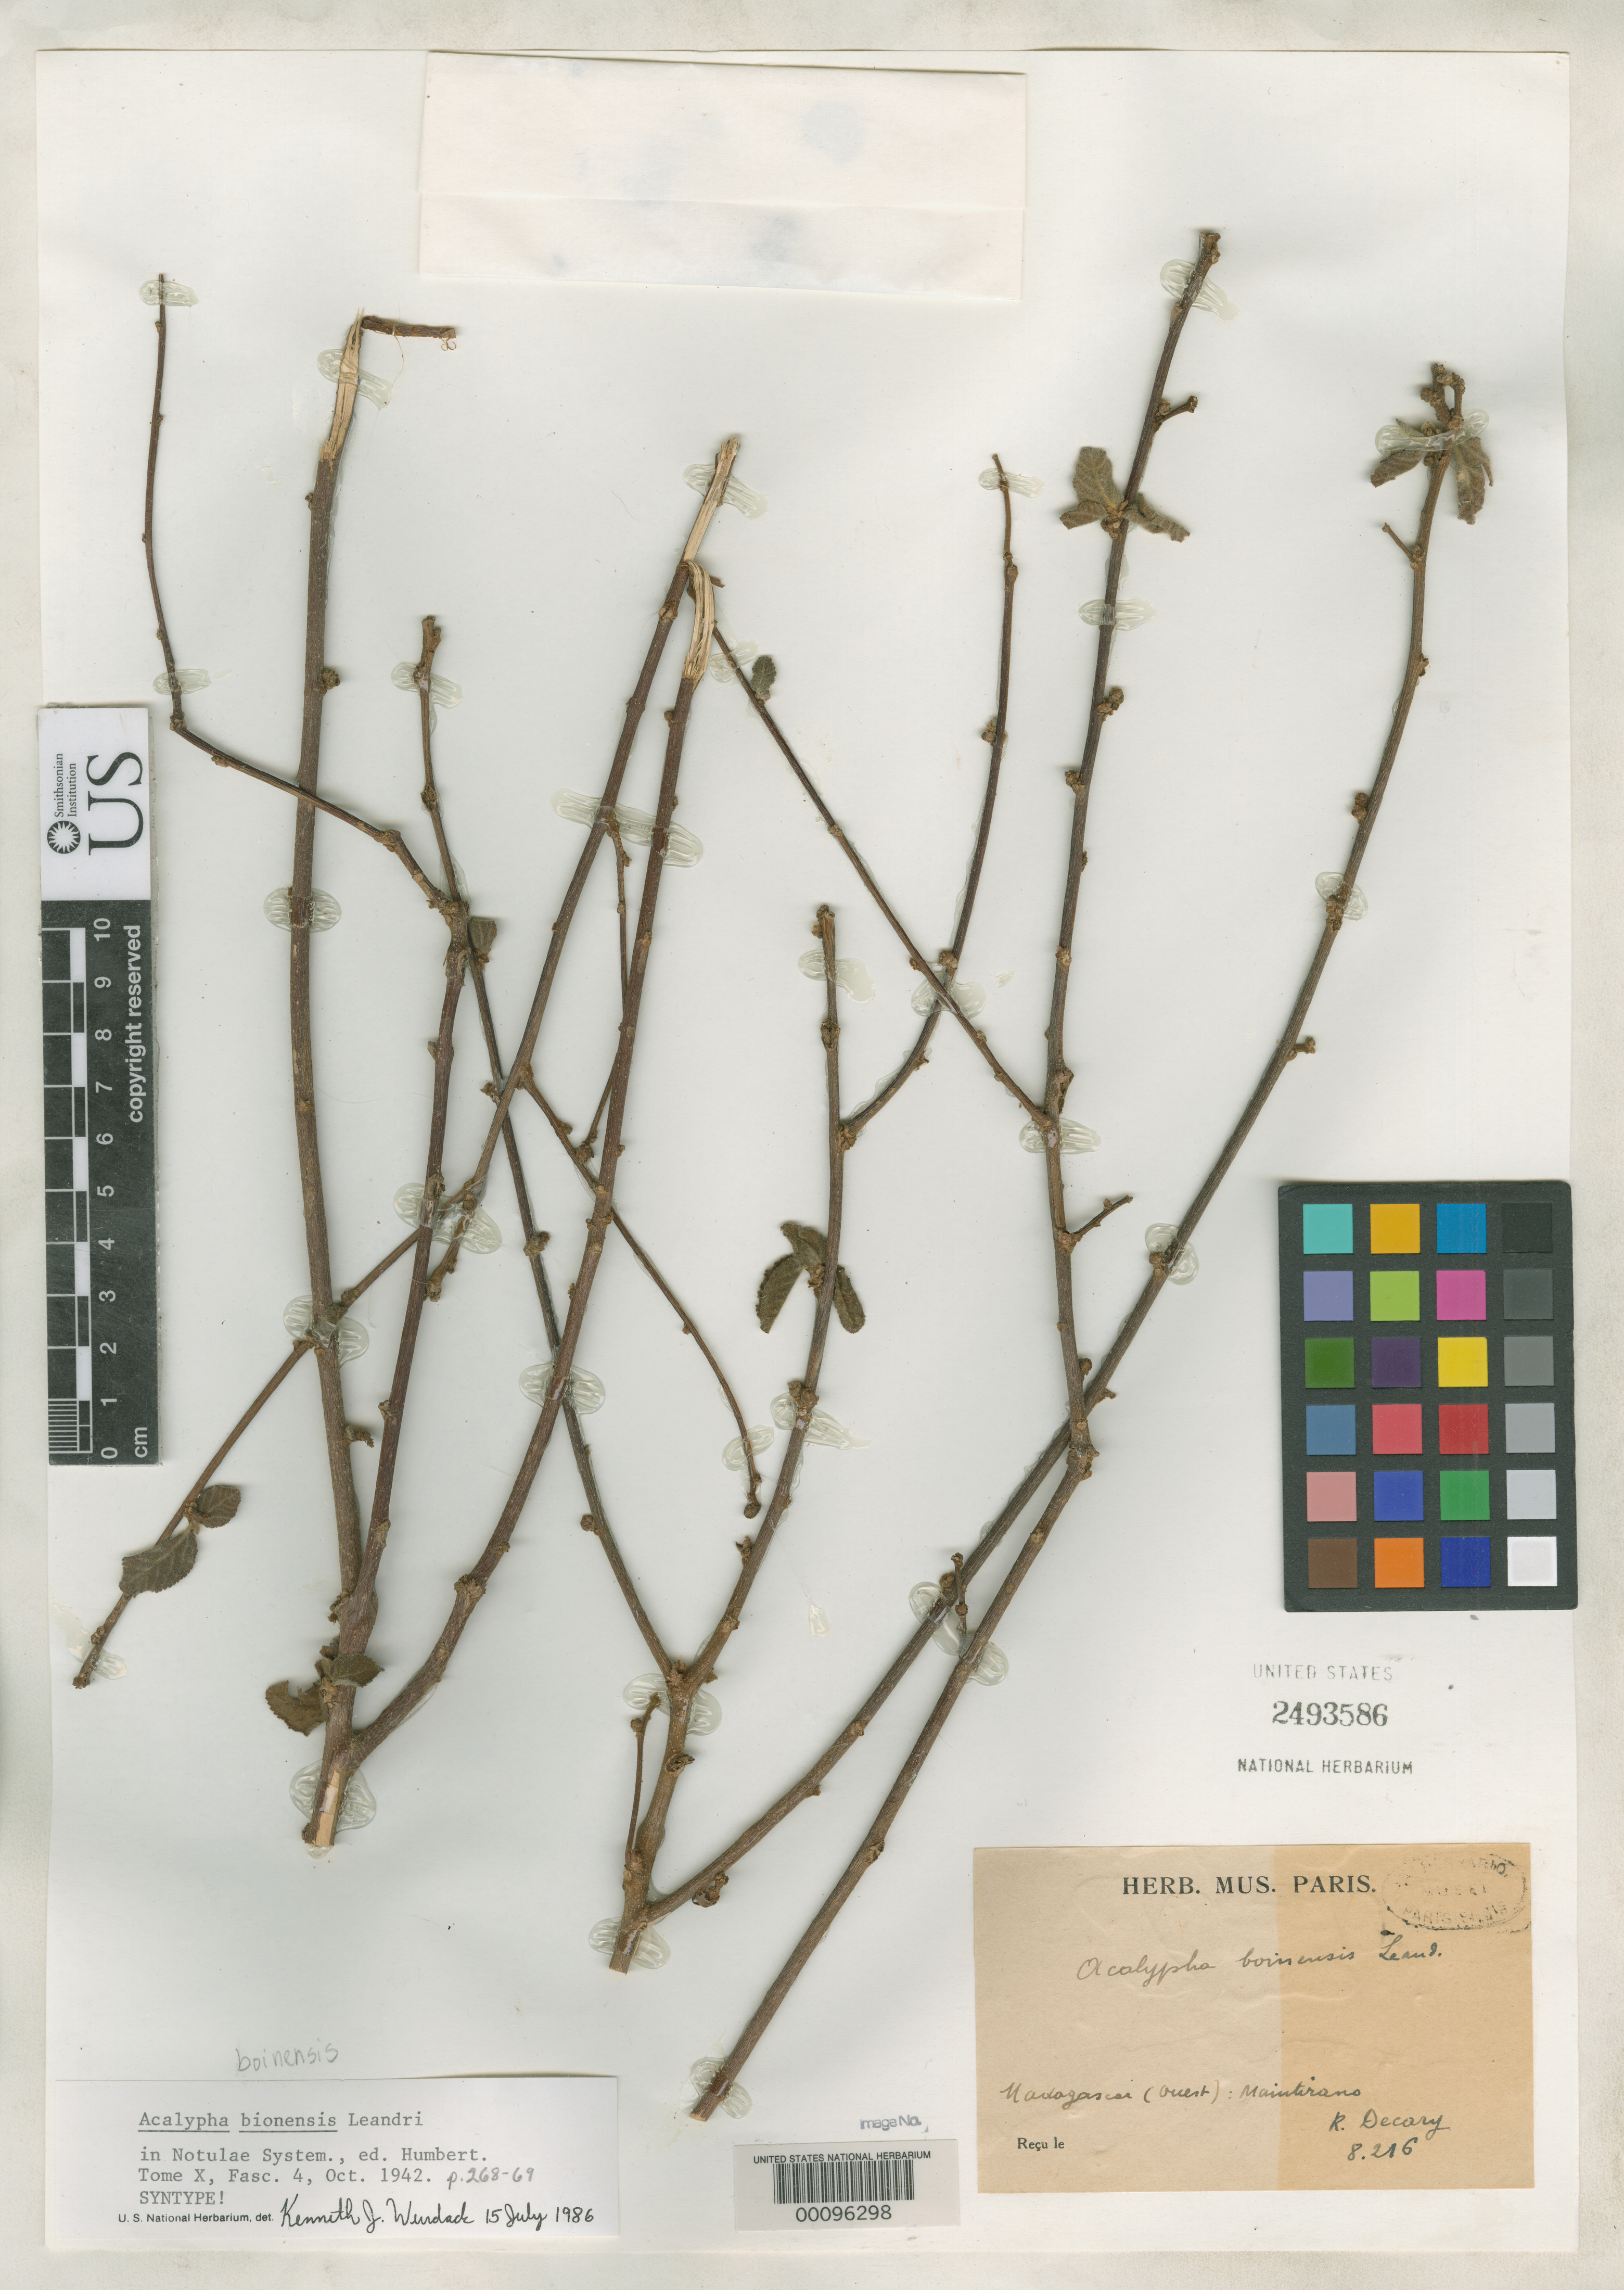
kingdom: Plantae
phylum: Tracheophyta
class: Magnoliopsida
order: Malpighiales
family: Euphorbiaceae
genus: Acalypha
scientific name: Acalypha boinensis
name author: Leandri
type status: Syntype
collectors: R. Decary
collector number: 8216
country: Madagascar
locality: Maintirano.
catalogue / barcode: US 2493586